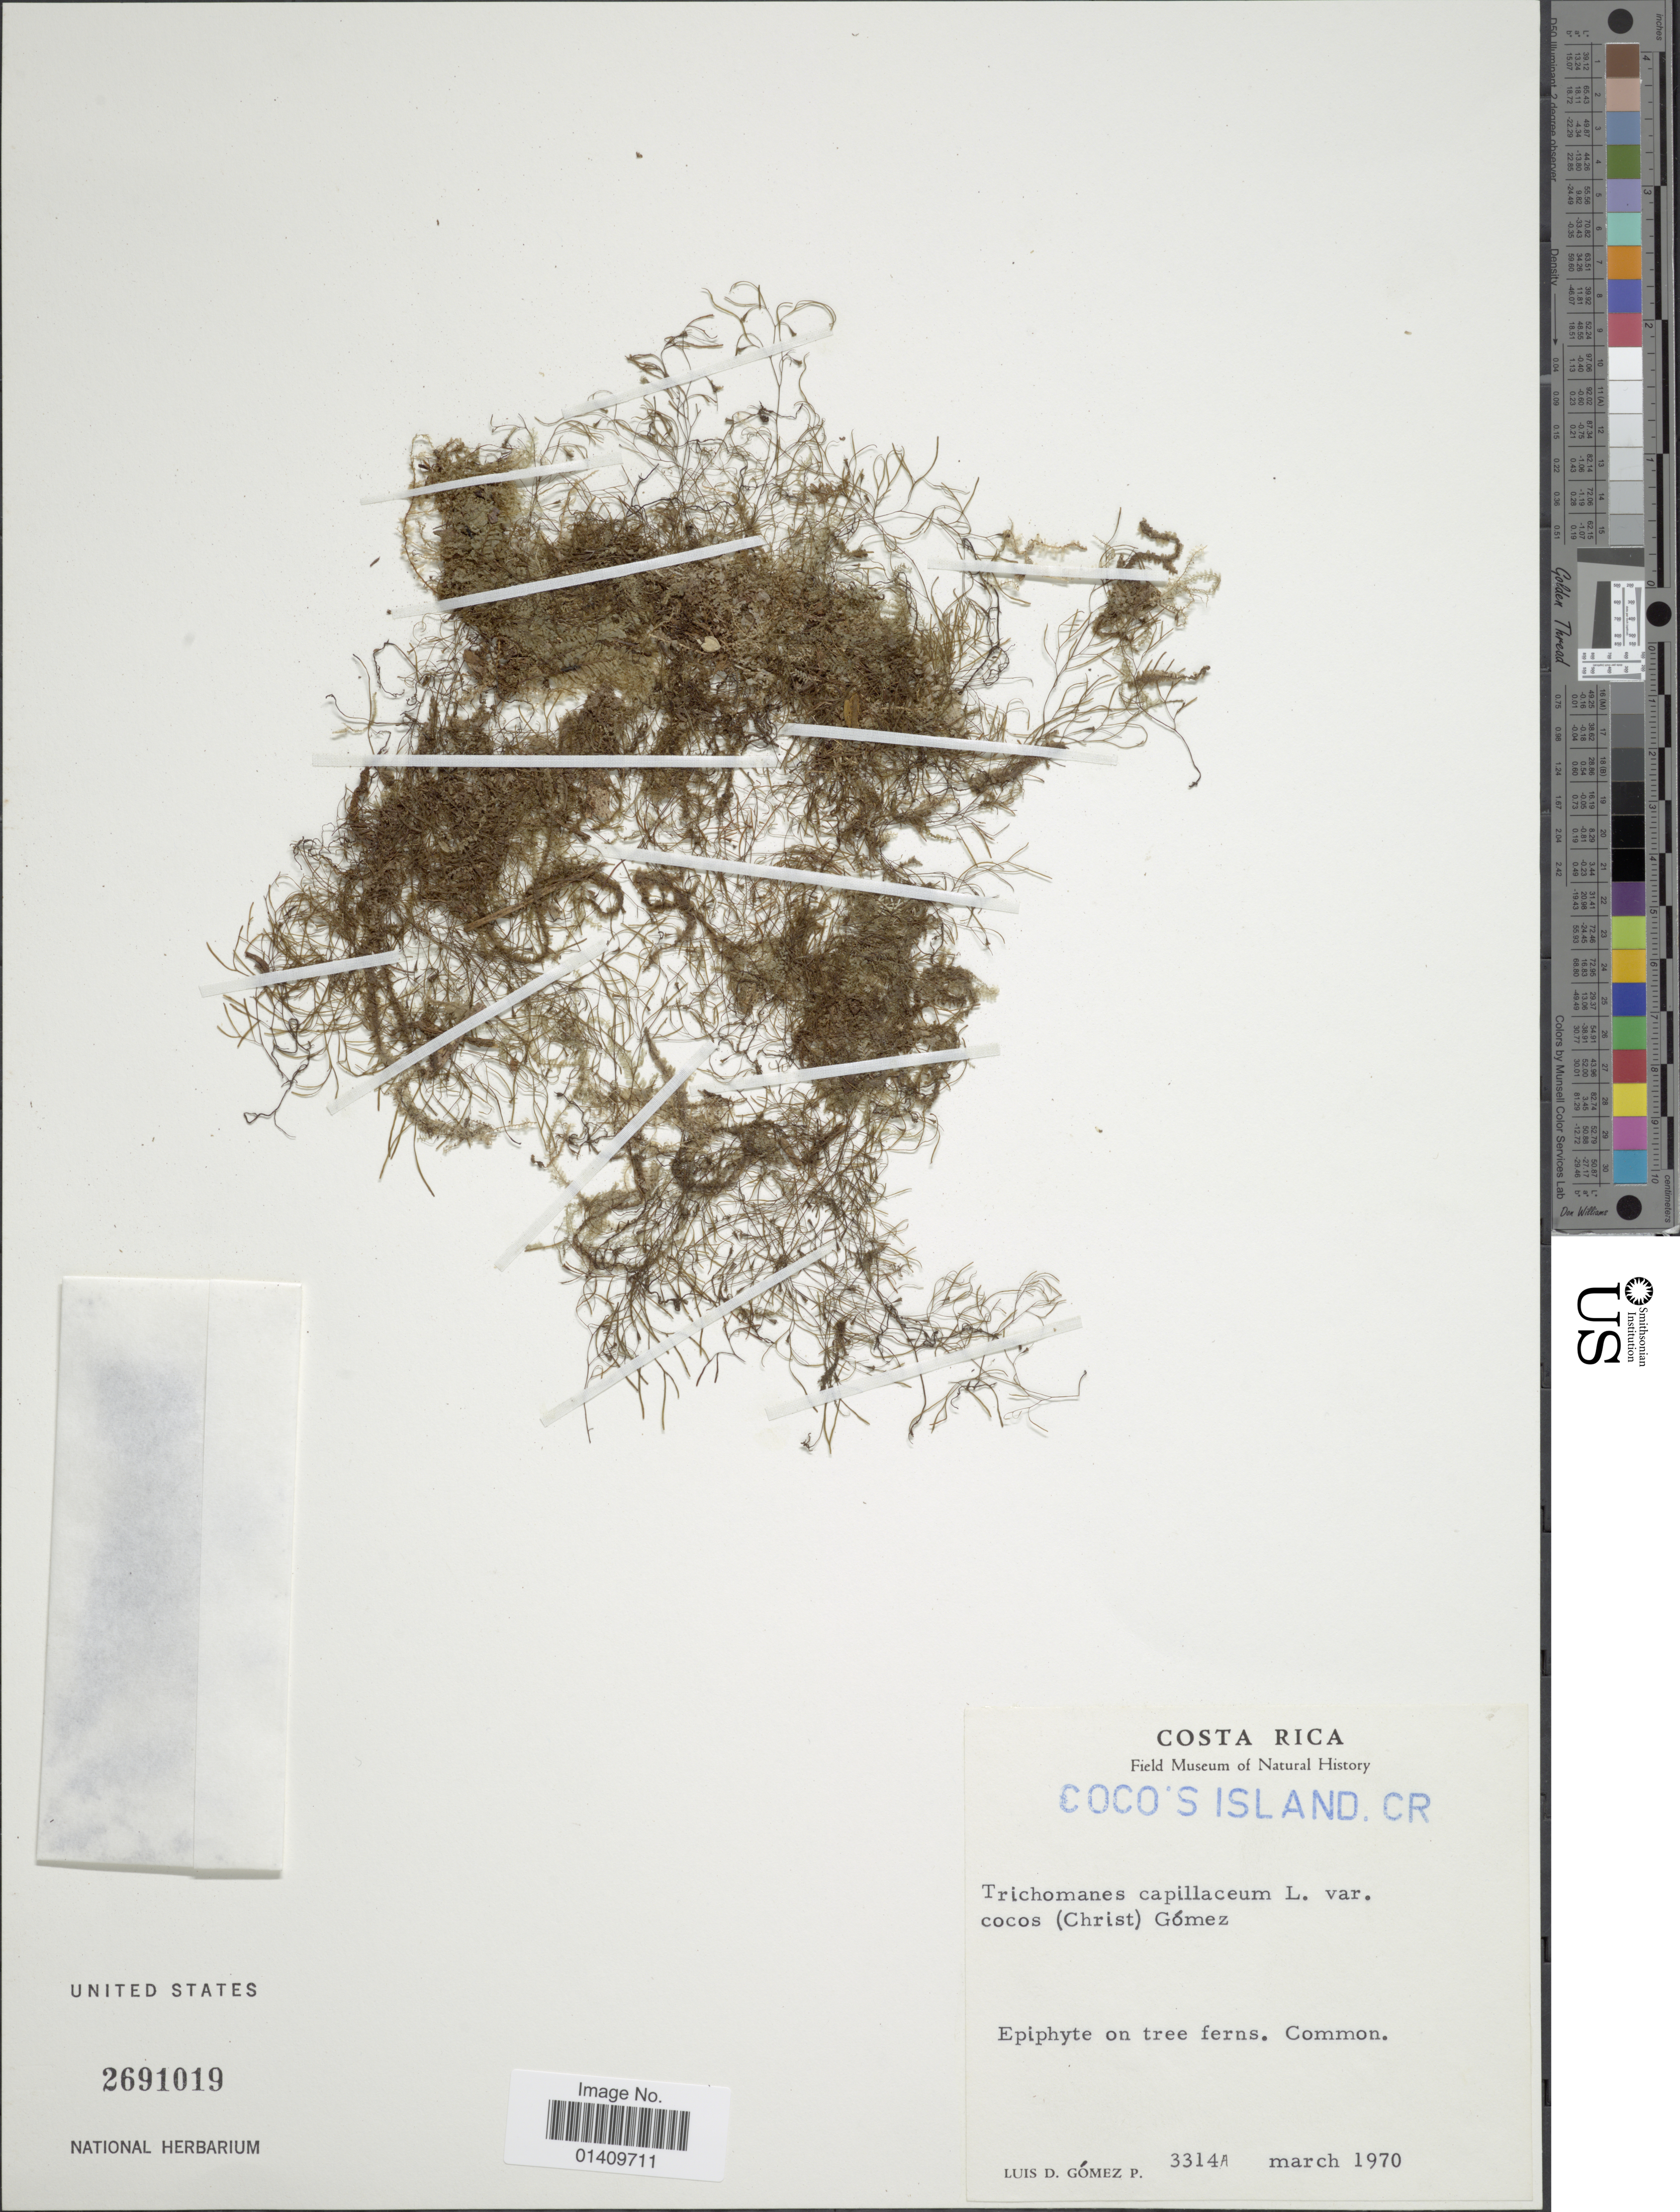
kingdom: Plantae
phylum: Tracheophyta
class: Polypodiopsida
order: Hymenophyllales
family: Hymenophyllaceae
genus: Polyphlebium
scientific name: Polyphlebium cocos (Christ) comb. ined., 2015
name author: (Christ)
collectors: L. D. Gómez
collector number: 3314A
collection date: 1970-03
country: Costa Rica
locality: Cocos Island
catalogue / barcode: US 2691019